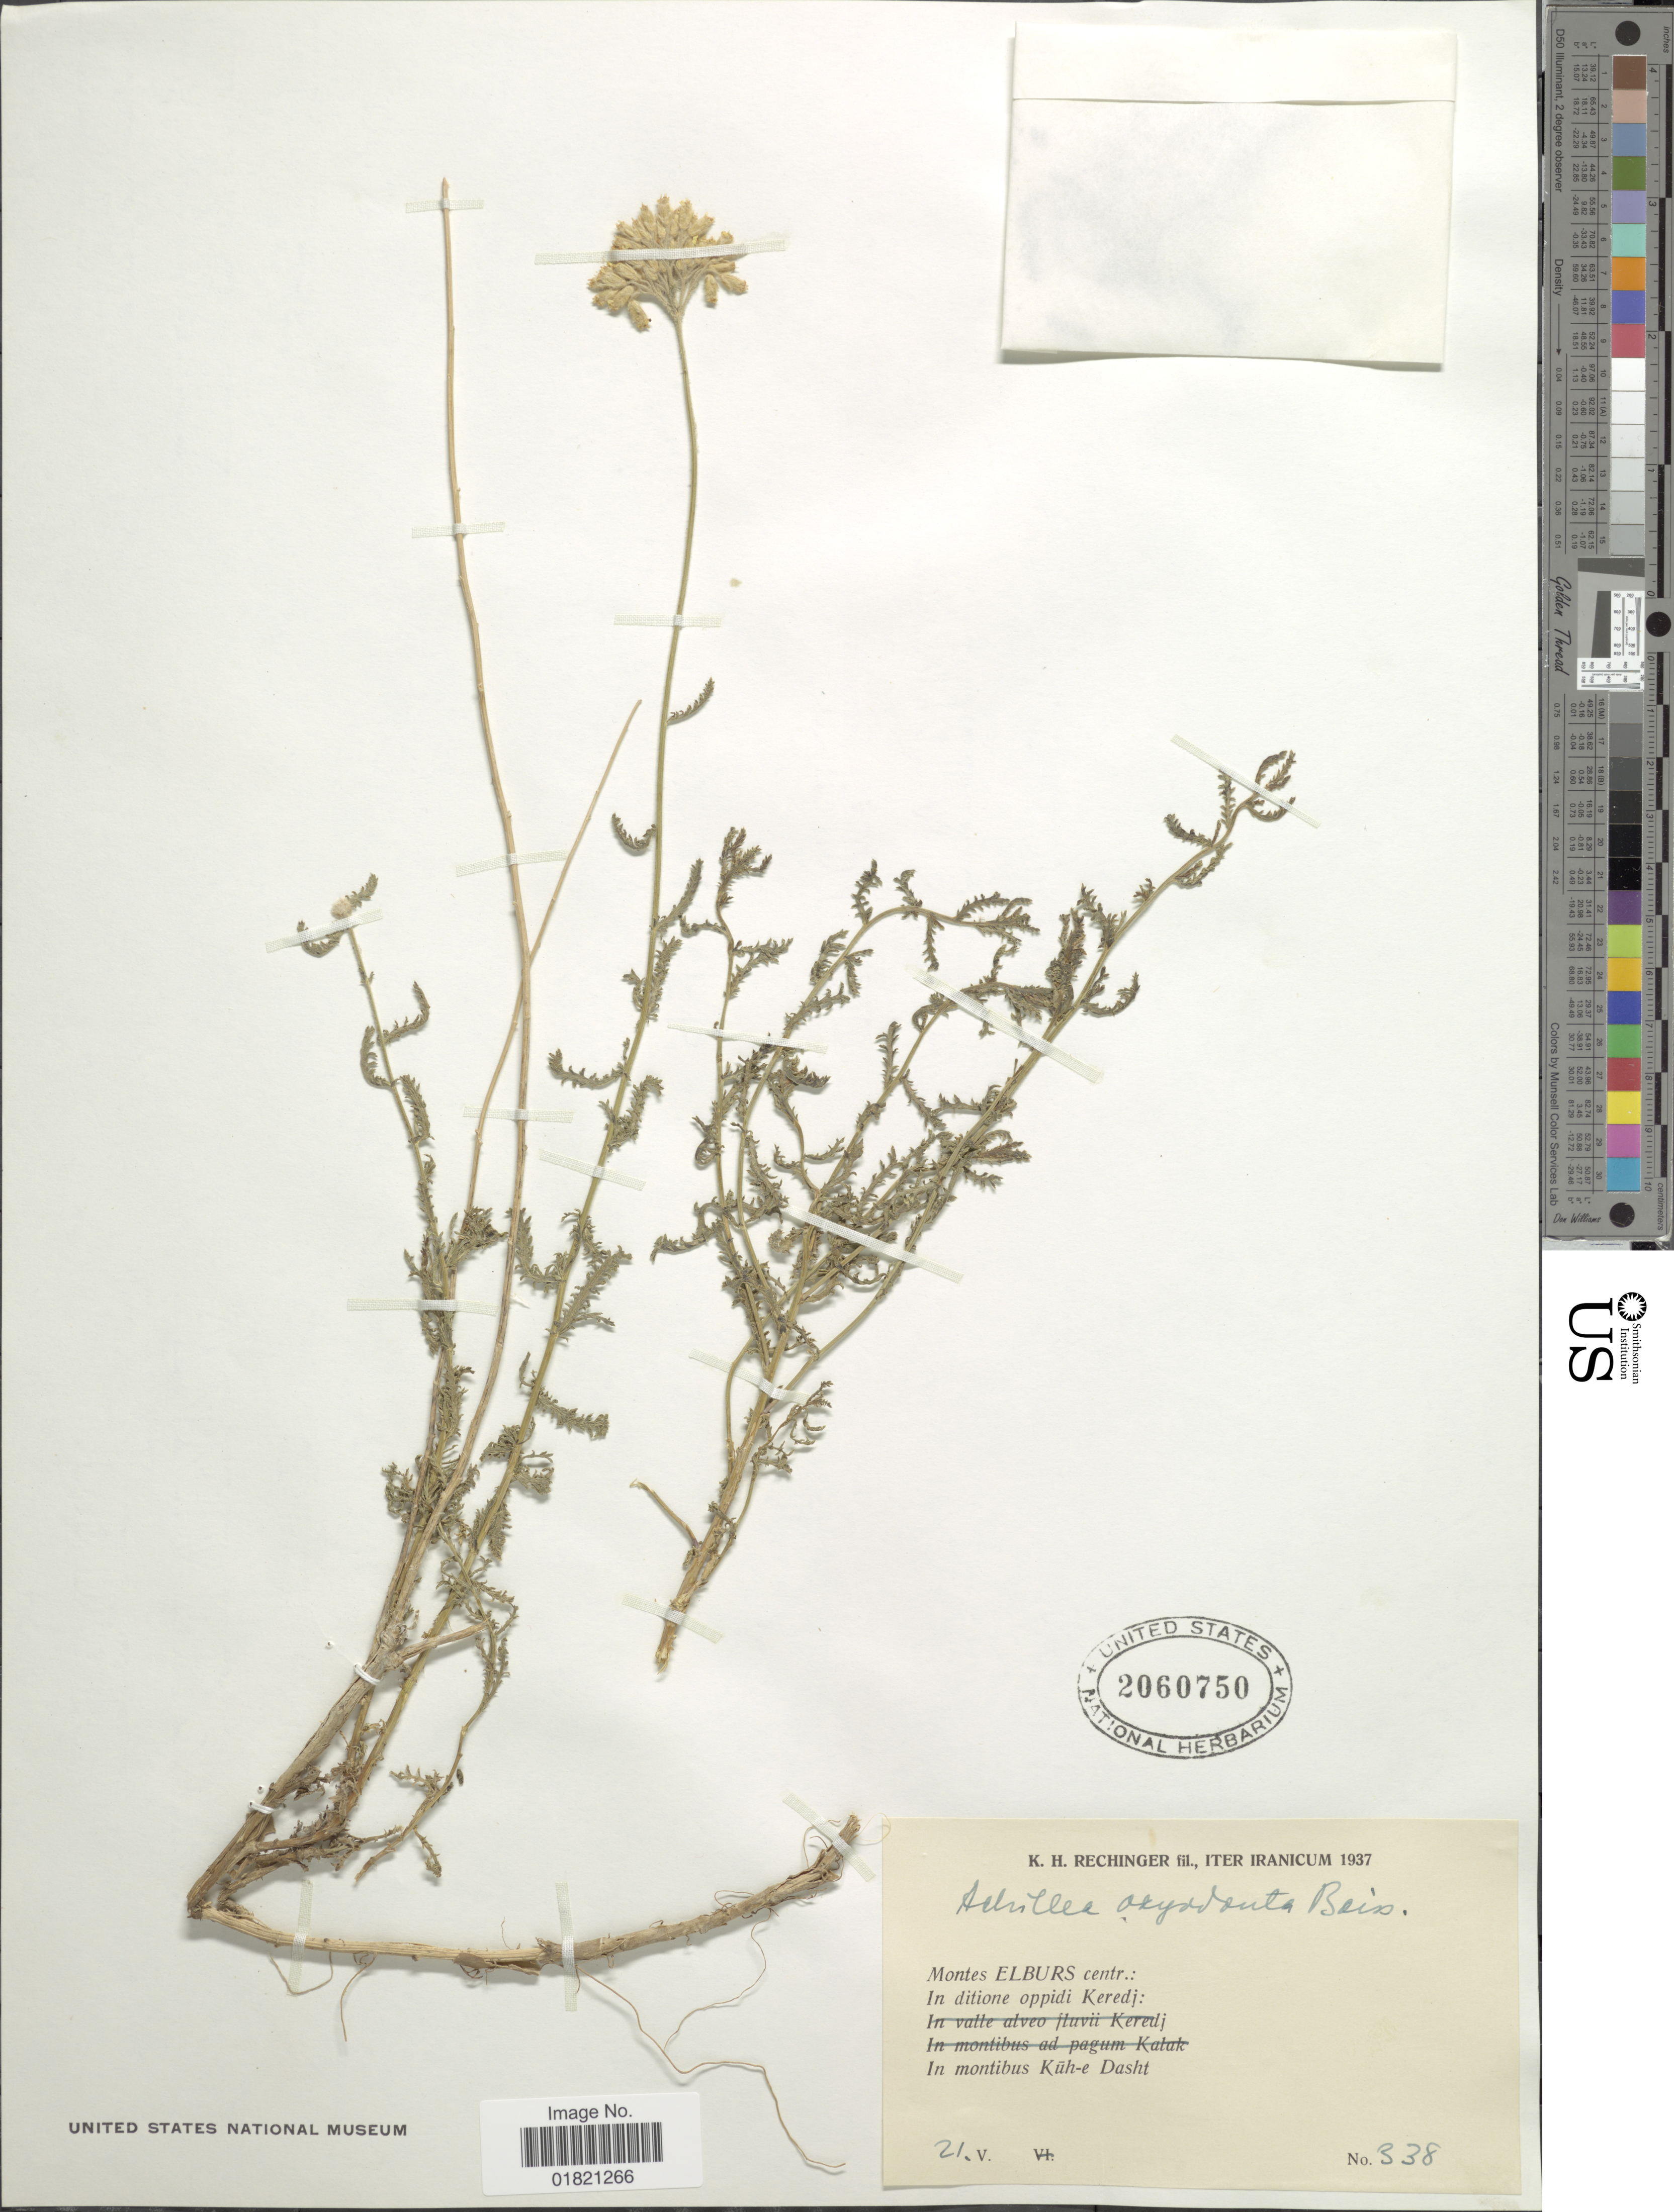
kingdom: Plantae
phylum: Tracheophyta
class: Magnoliopsida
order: Asterales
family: Asteraceae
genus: Achillea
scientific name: Achillea oxyodonata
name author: (DC.) Sch. Bip.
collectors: K. Rechinger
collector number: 338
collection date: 1937-05-21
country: Iran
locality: Monte Elburs centr.: In ditione oppidi Keredj: In montibus Kuh-e Dasht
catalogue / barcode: US 2060750